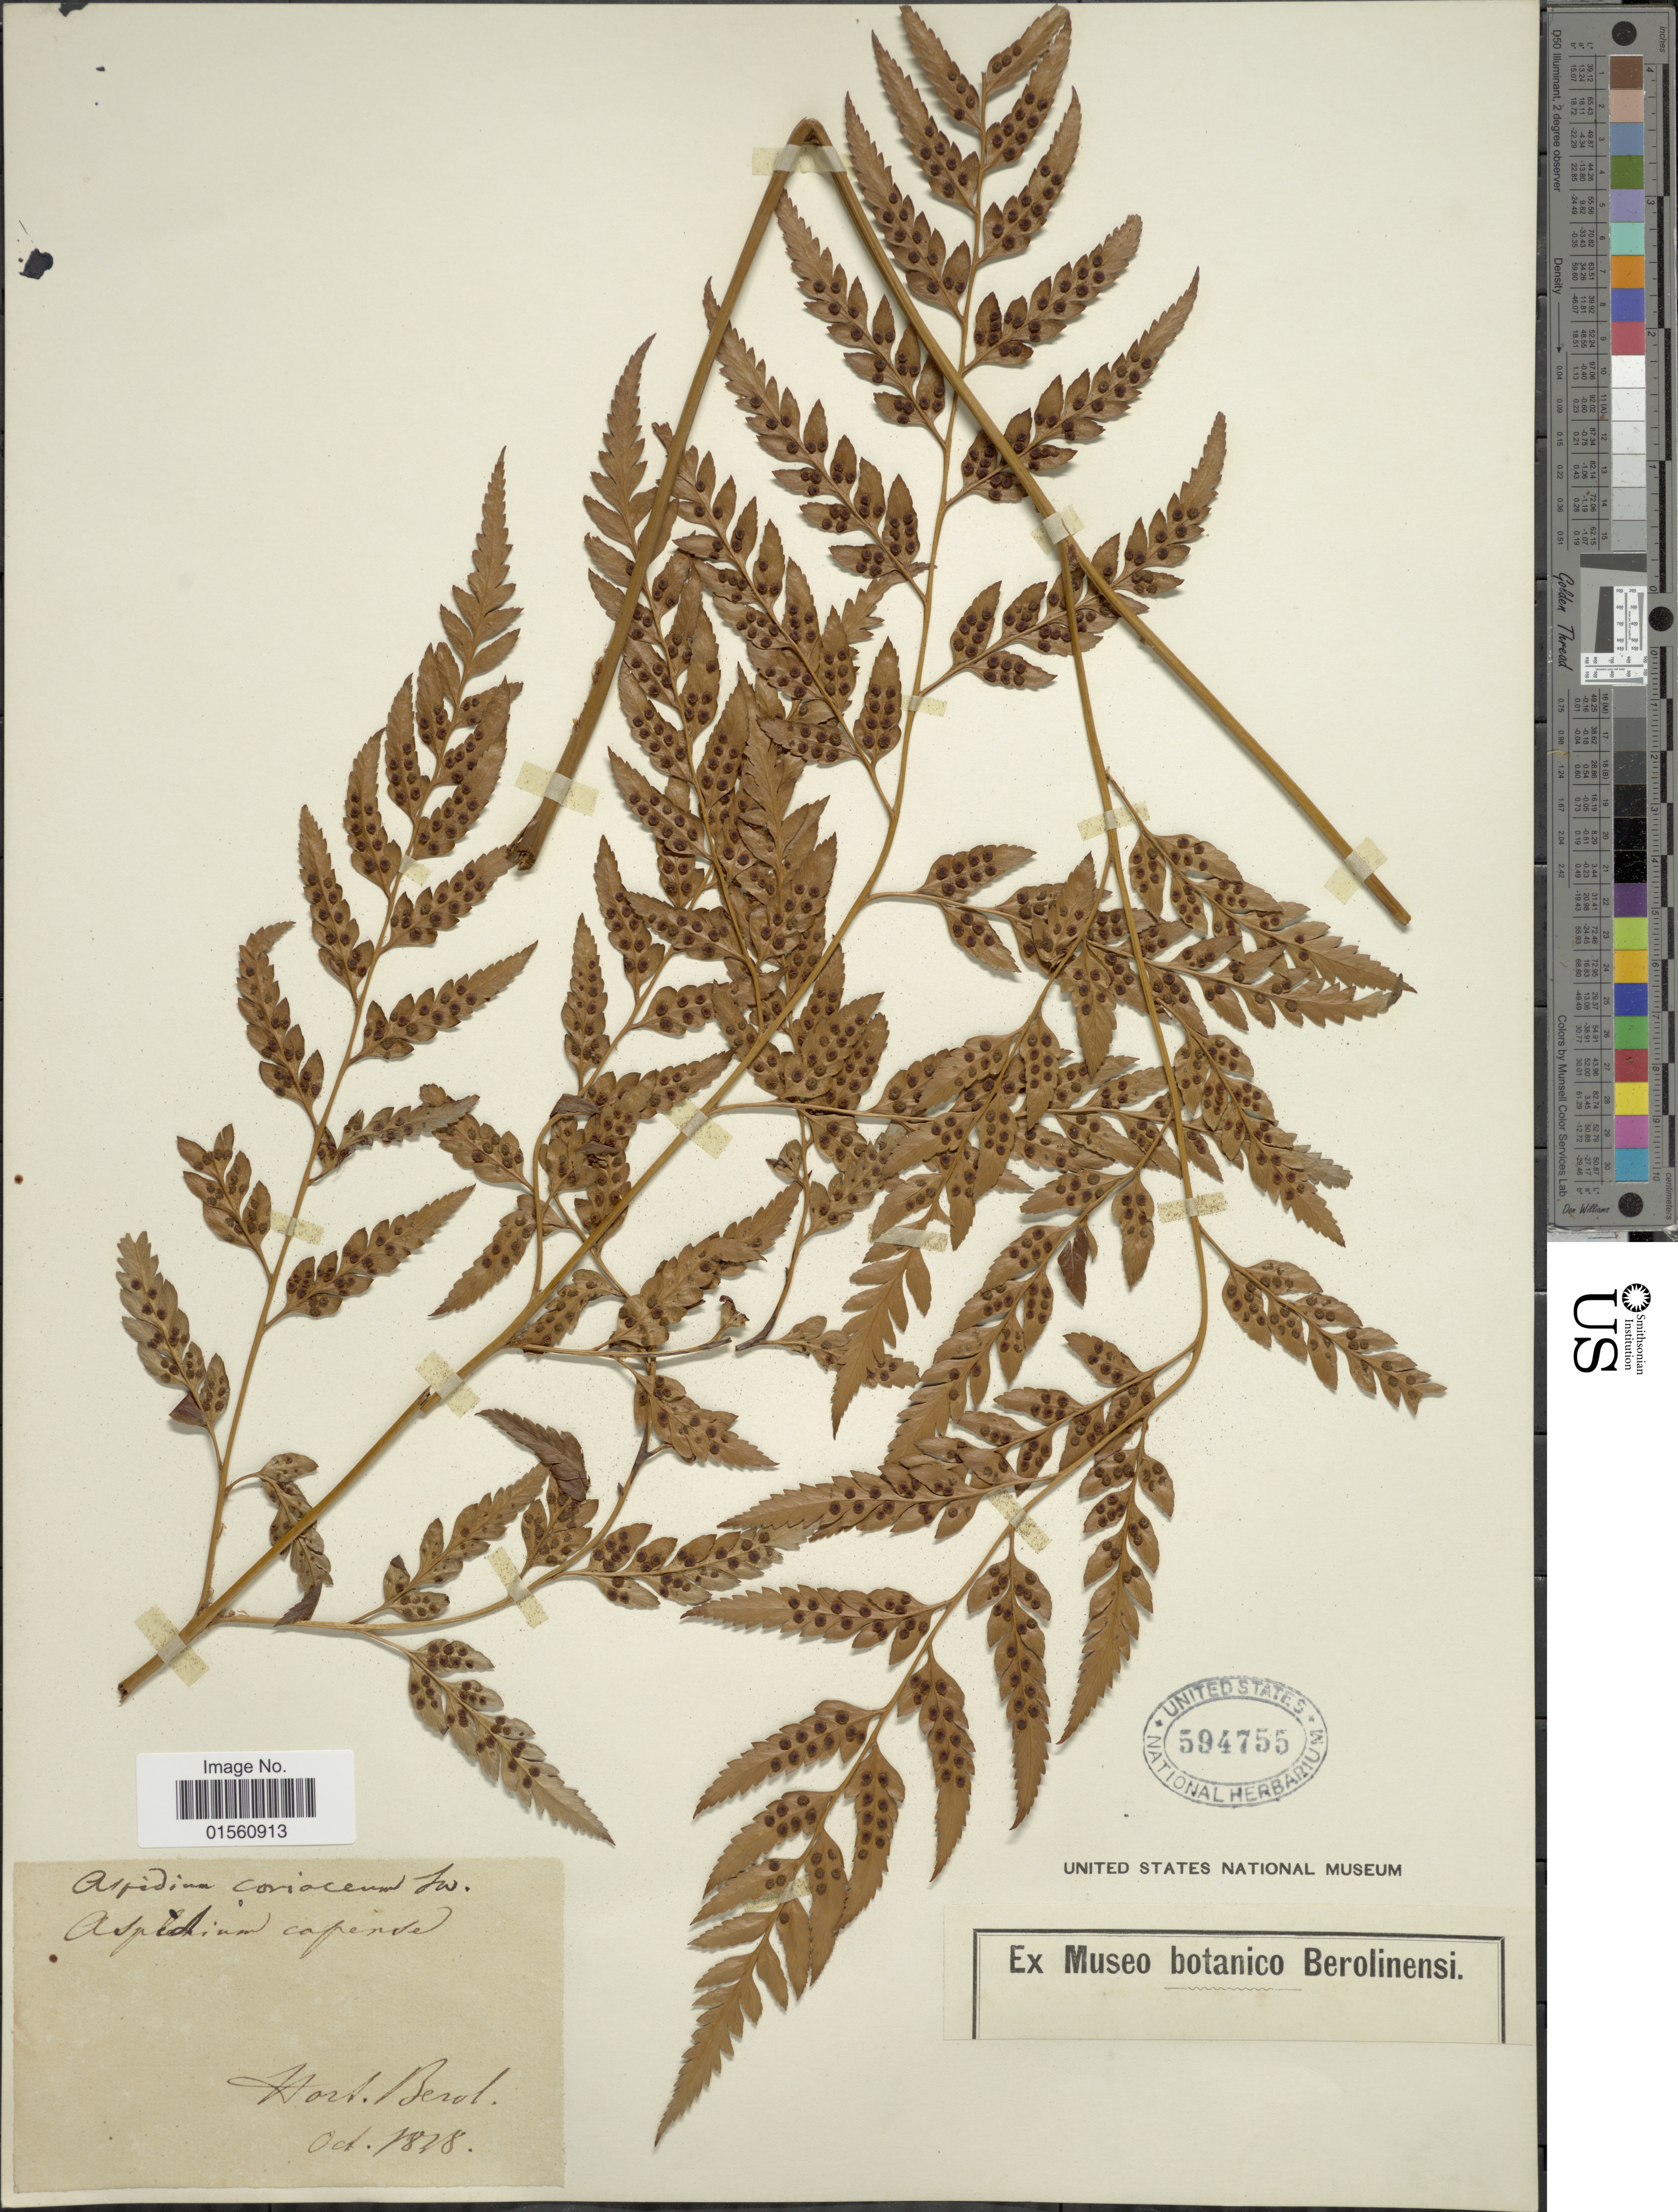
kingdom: Plantae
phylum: Tracheophyta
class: Polypodiopsida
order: Polypodiales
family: Dryopteridaceae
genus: Rumohra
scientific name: Rumohra adiantiformis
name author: (G. Forst.) Ching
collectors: ex Museo Bot. Berol.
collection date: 1878-10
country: Germany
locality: Hort Berol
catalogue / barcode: US 594755